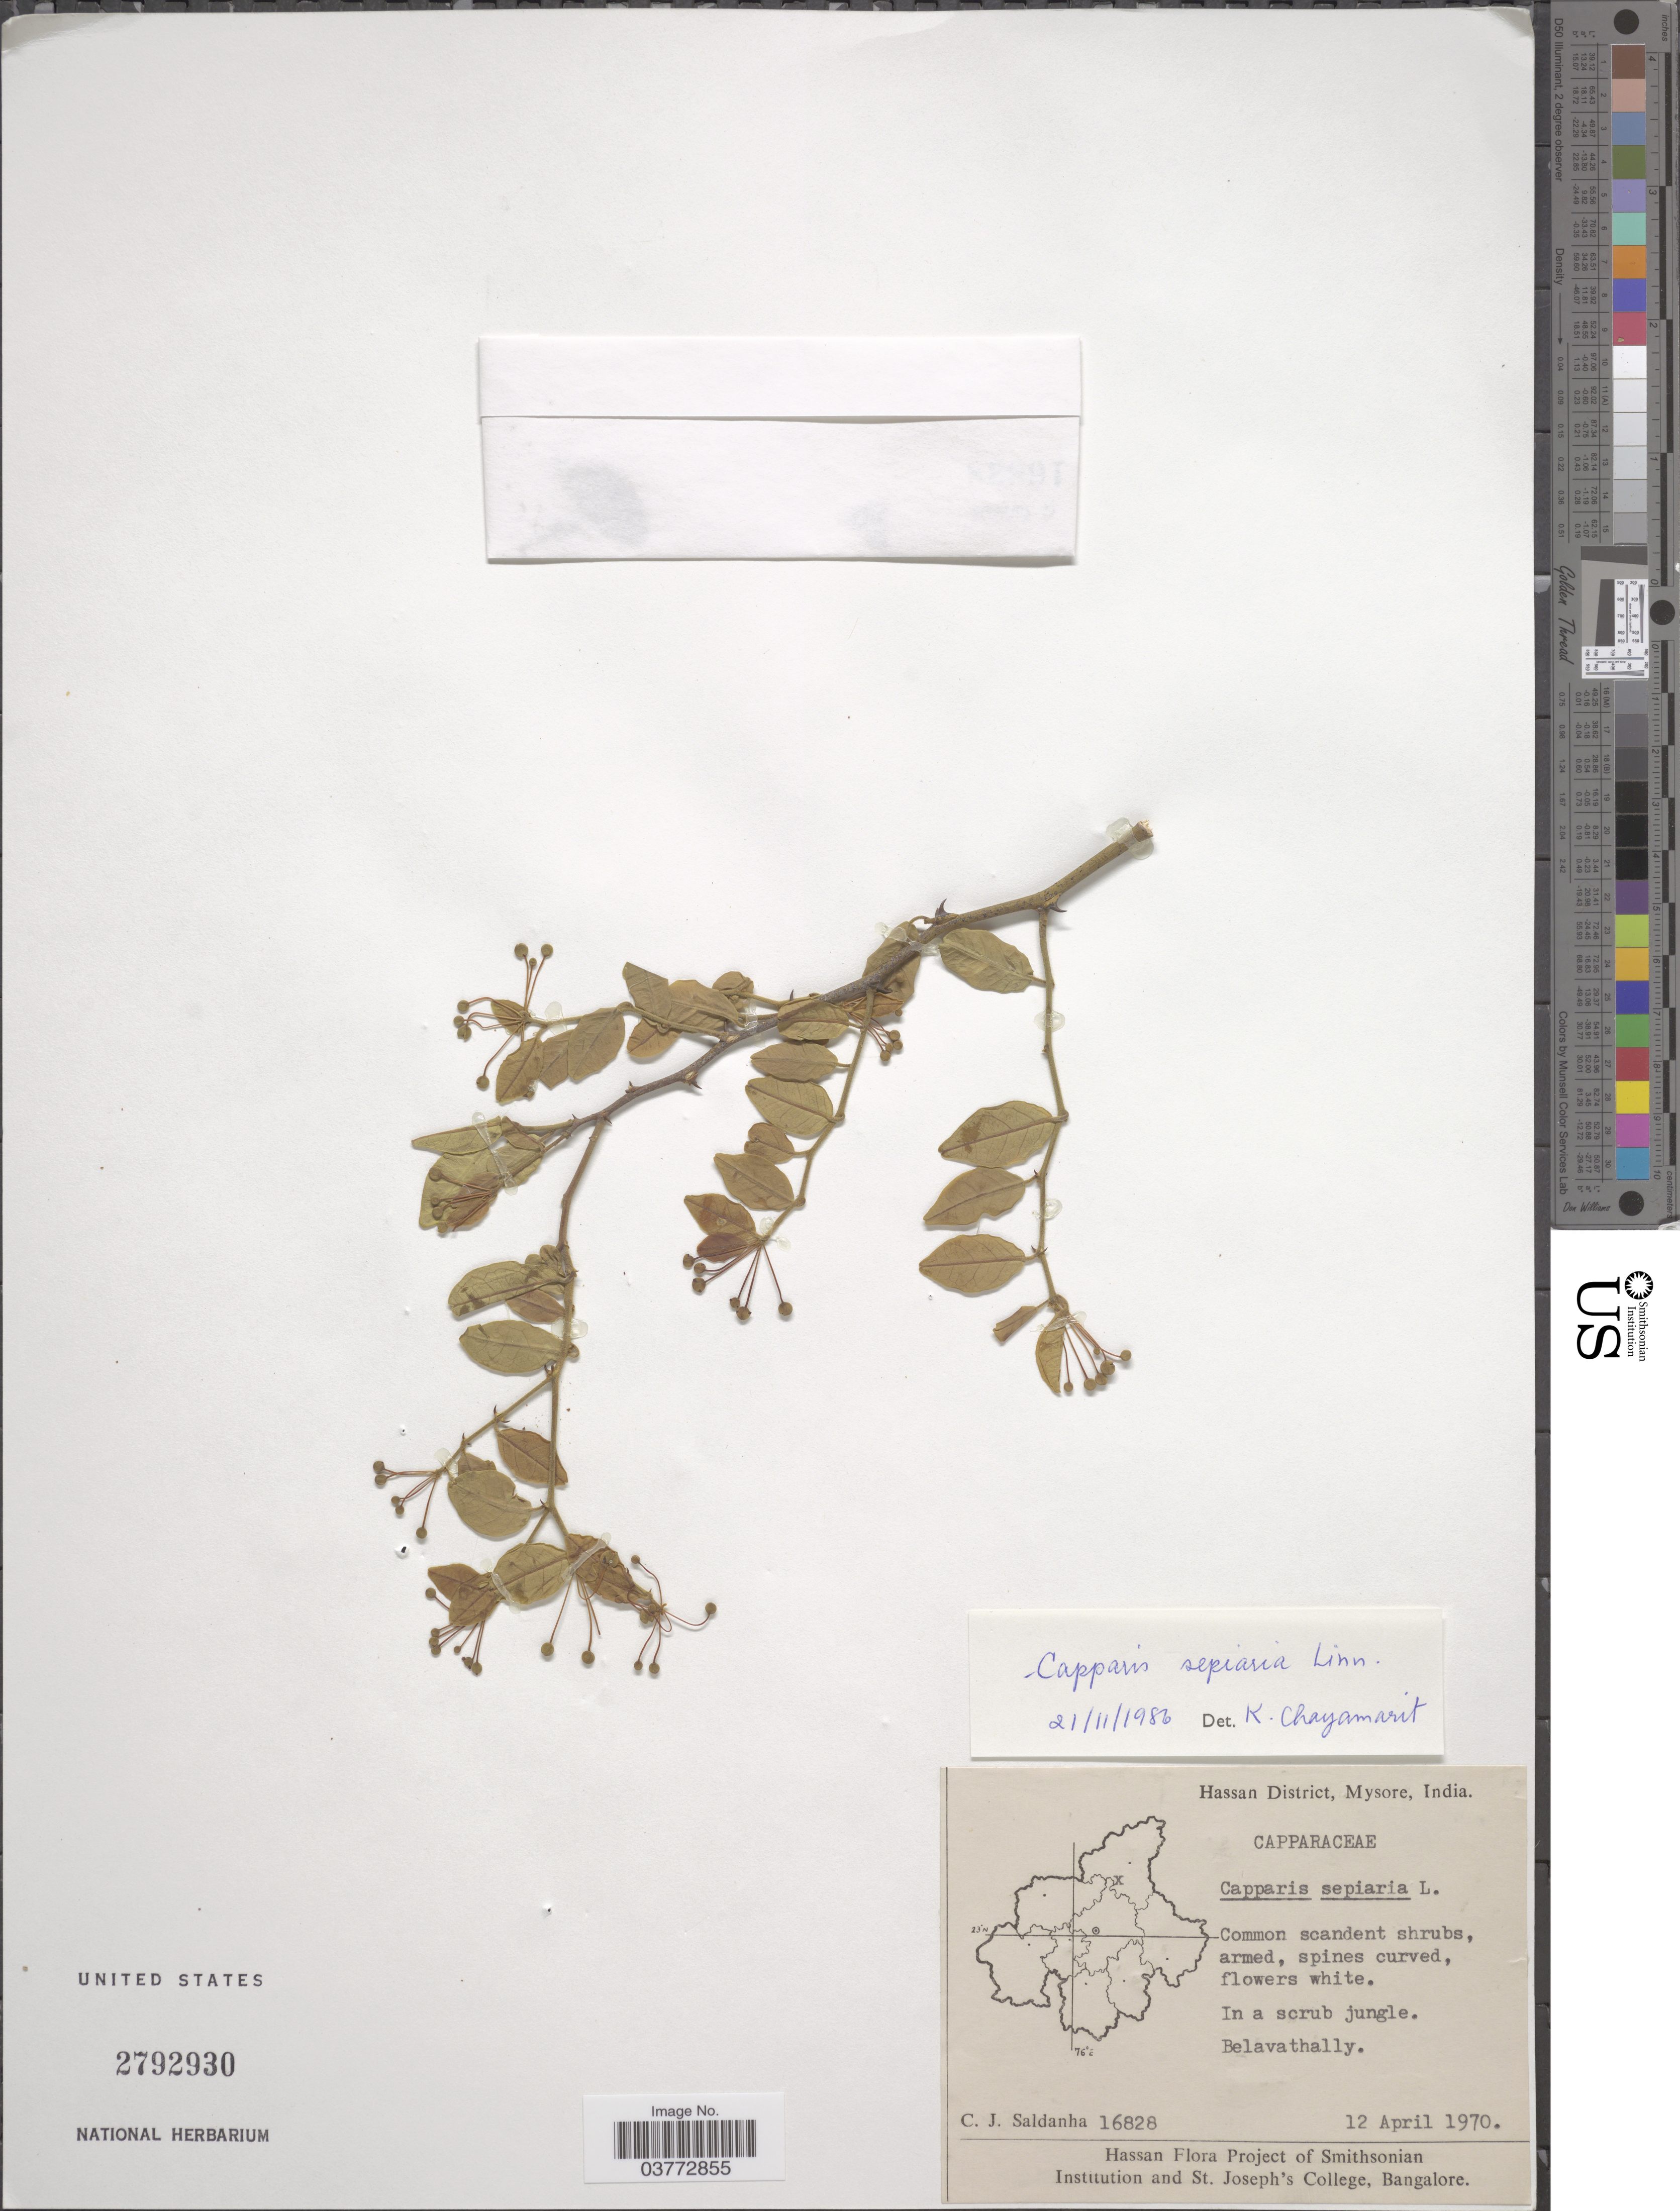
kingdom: Plantae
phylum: Tracheophyta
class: Magnoliopsida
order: Brassicales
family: Capparaceae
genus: Capparis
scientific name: Capparis sepiaria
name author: L.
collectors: C. J. Saldanha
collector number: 16828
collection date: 1970-04-12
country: India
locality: Hassan District, Mysore. Belavathally.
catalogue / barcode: US 2792930